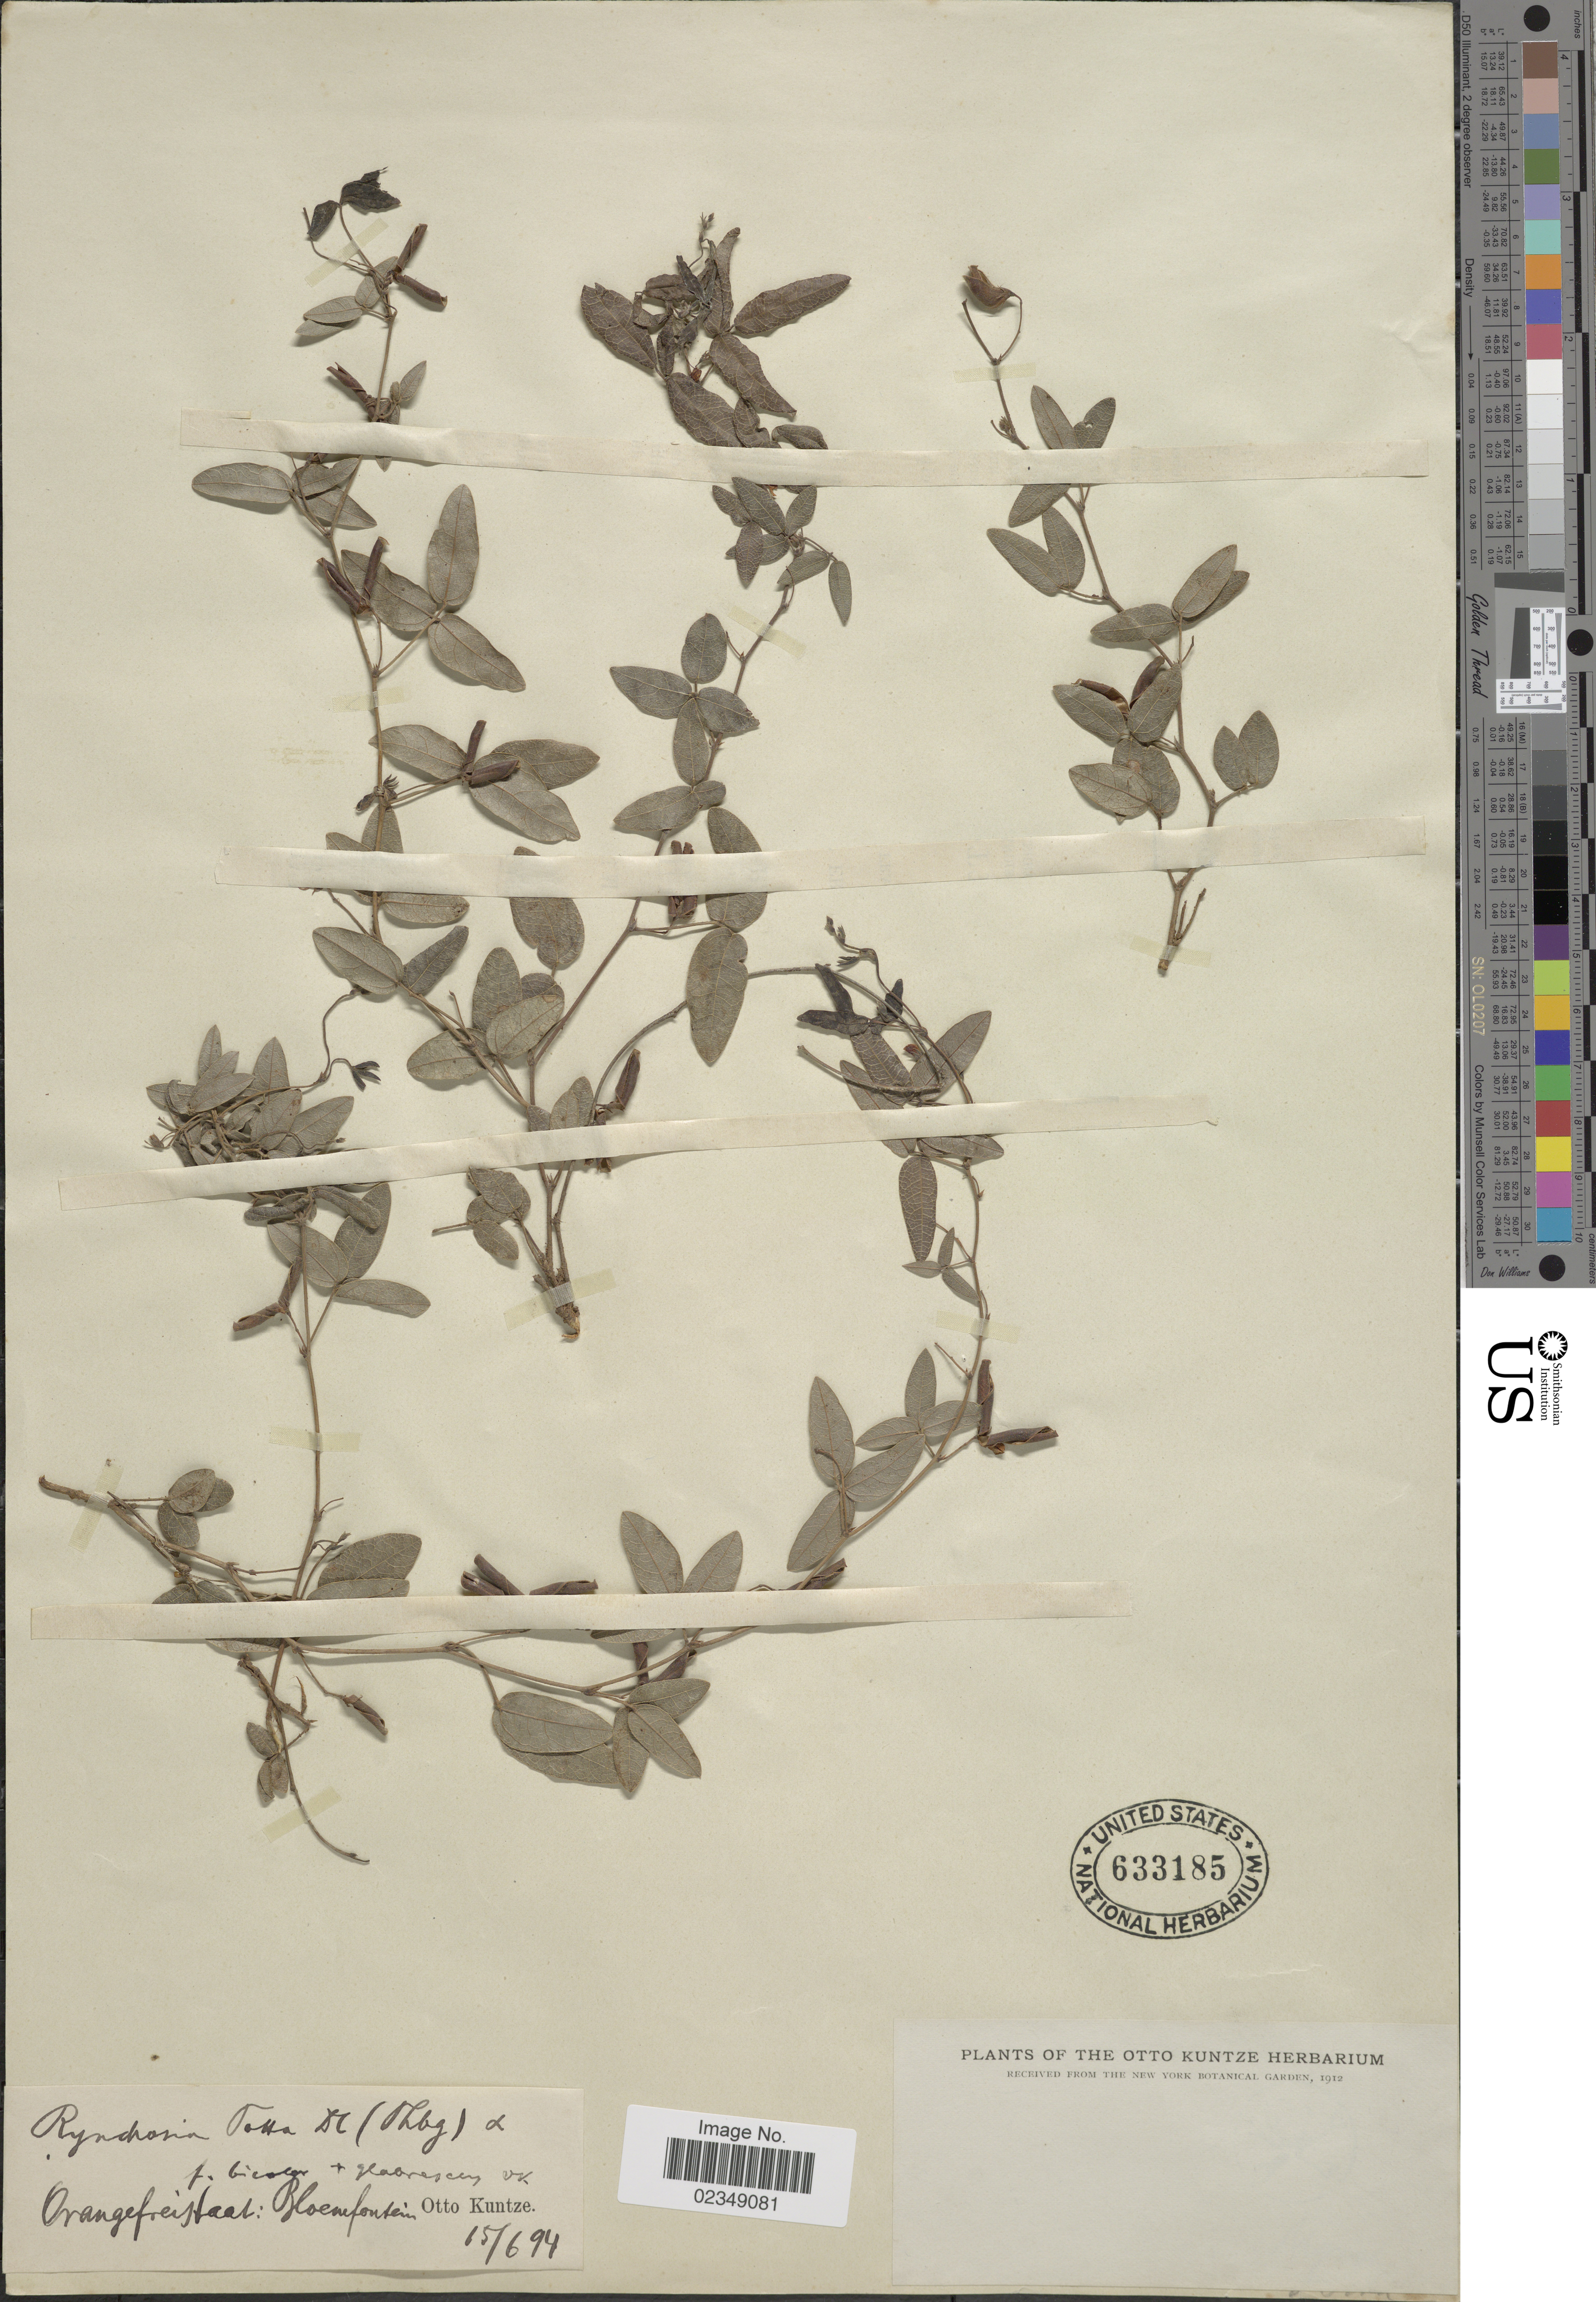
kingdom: Plantae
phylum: Tracheophyta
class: Magnoliopsida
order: Fabales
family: Fabaceae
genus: Rhynchosia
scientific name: Rhynchosia totta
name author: DC.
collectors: C.E.O. Kuntze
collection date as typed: Transcribed d/m/y: 15/6/94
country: South Africa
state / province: Free State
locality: Orangefreistaal: Bloemfontein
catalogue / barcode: US 633185